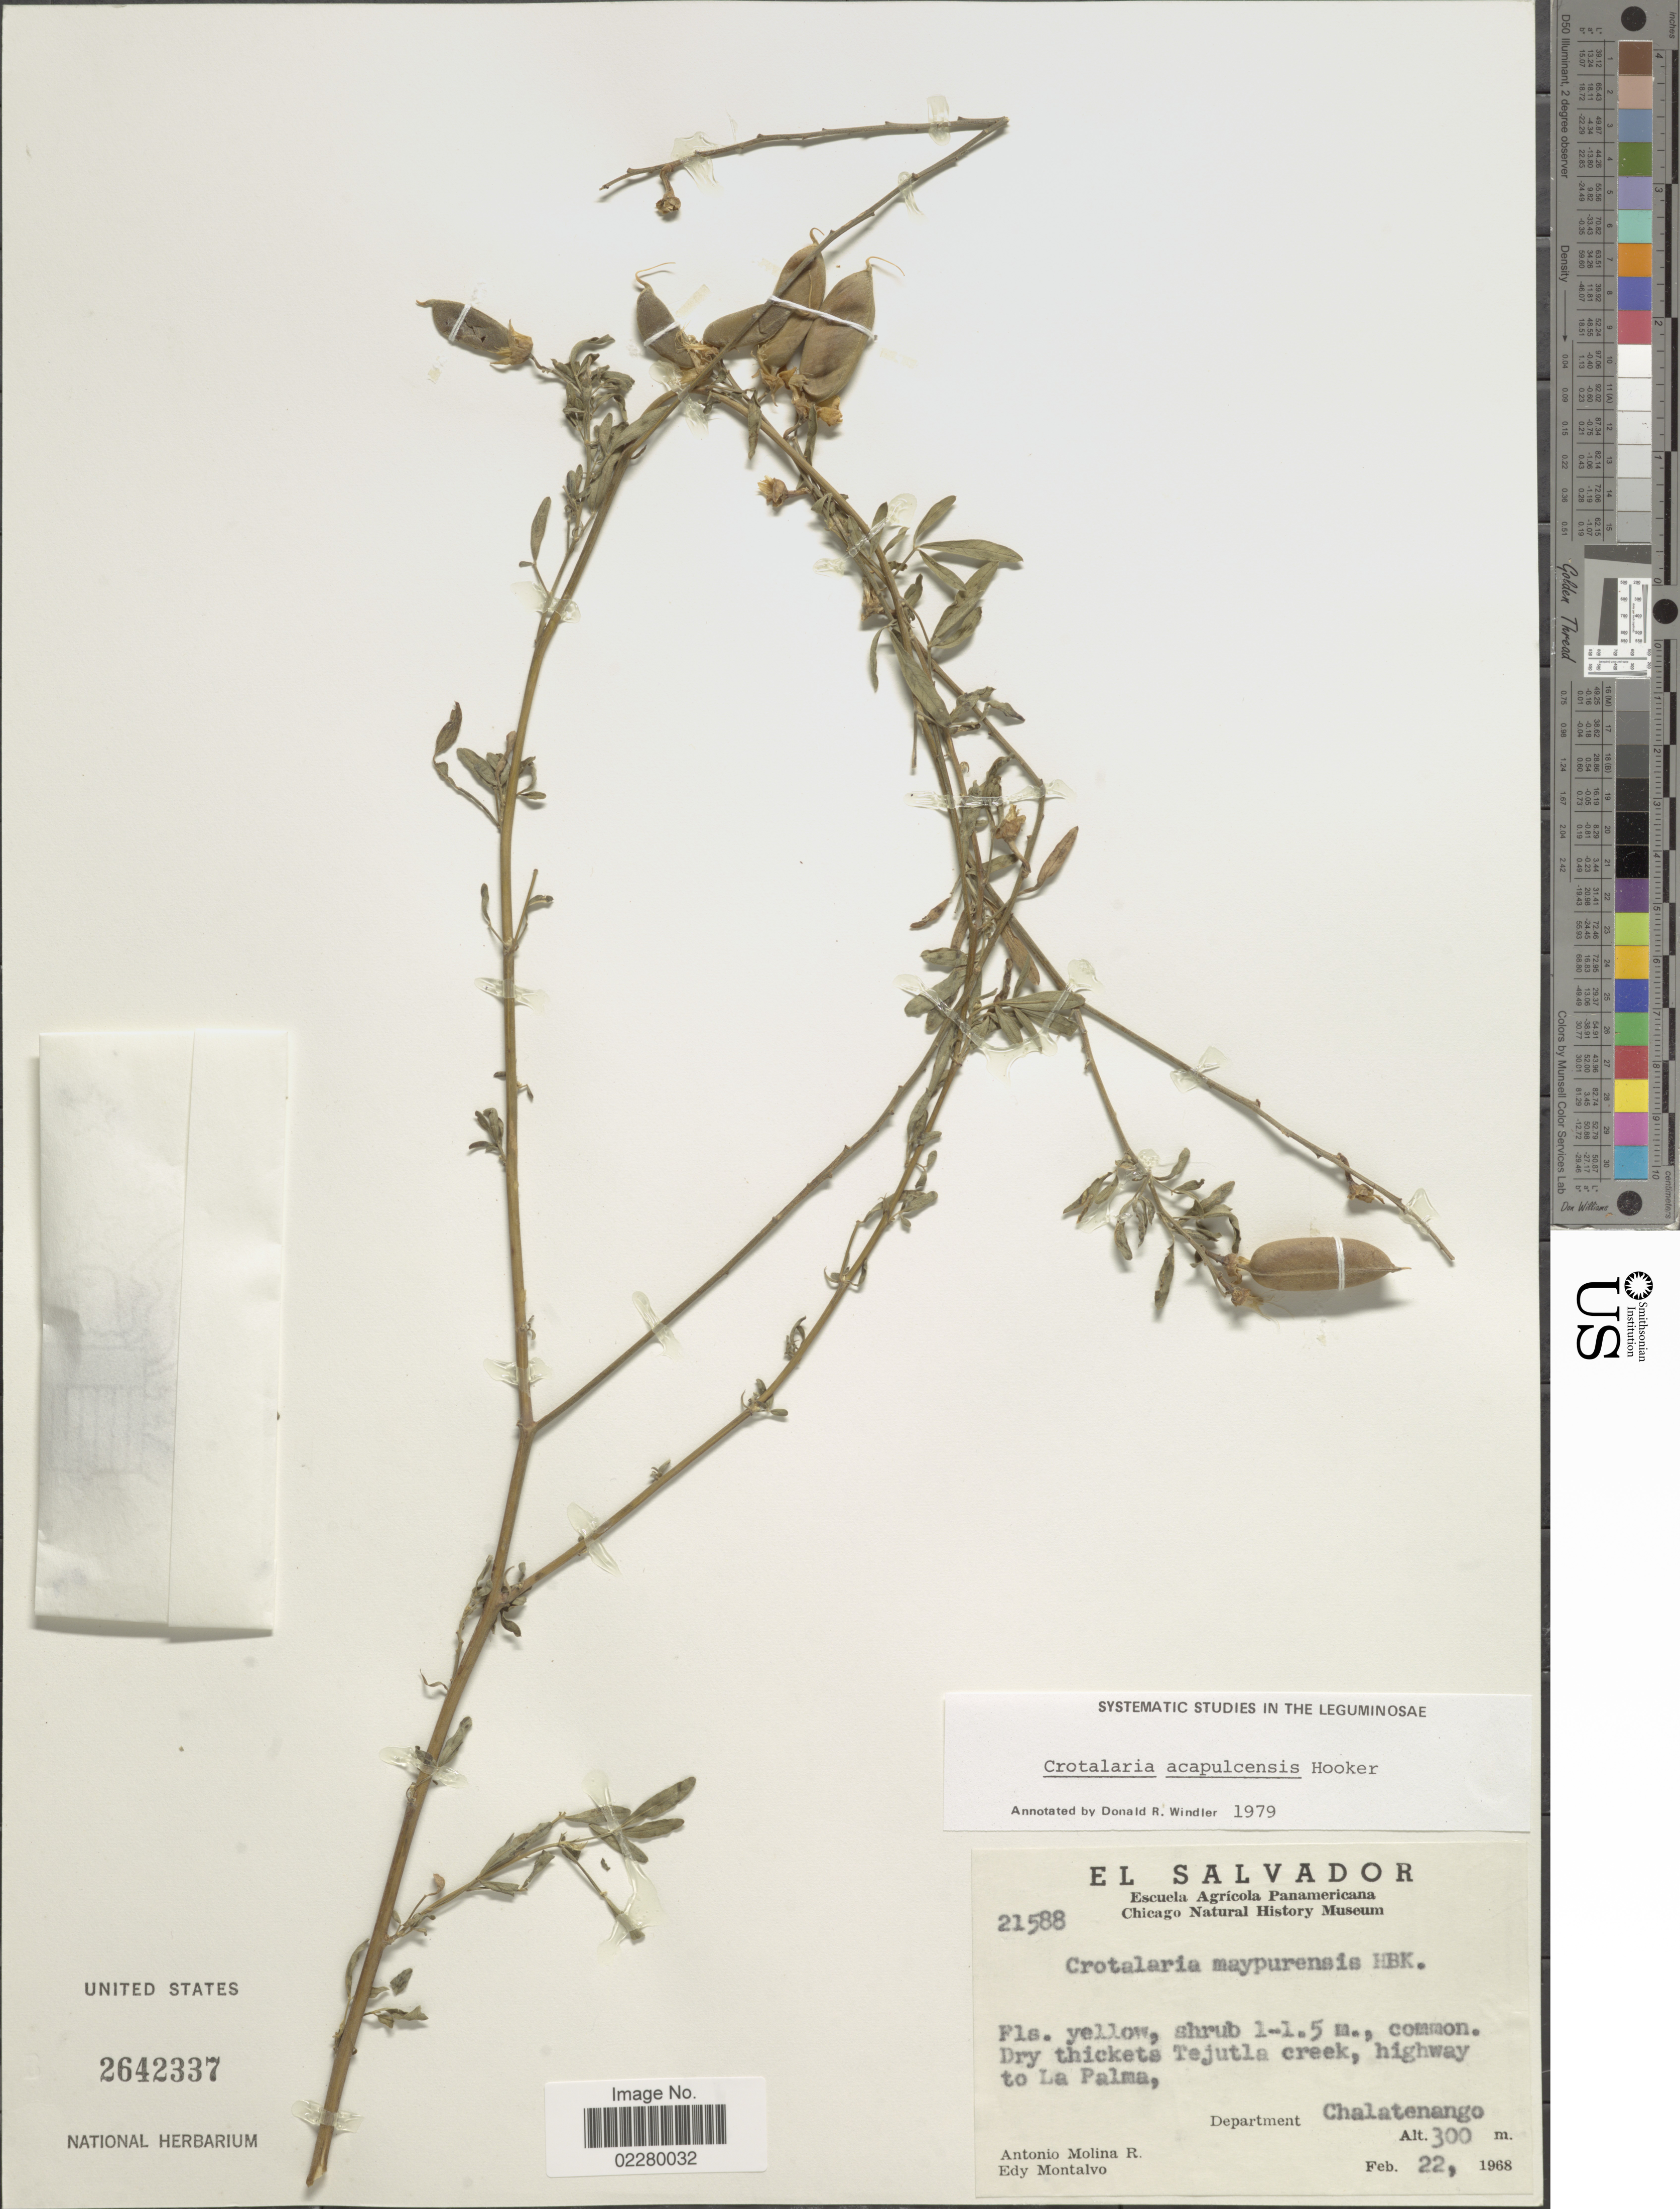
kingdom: Plantae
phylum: Tracheophyta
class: Magnoliopsida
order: Fabales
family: Fabaceae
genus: Crotalaria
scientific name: Crotalaria acapulcensis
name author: Hook. & Arn.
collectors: A. Molina R. & E. A. Montalvo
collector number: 21588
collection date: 1968-02-22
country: El Salvador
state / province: Chalatenango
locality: Dry thickets Tejutla creek, highway to La Palma, Department Chalatenango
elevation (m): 300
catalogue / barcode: US 2642337